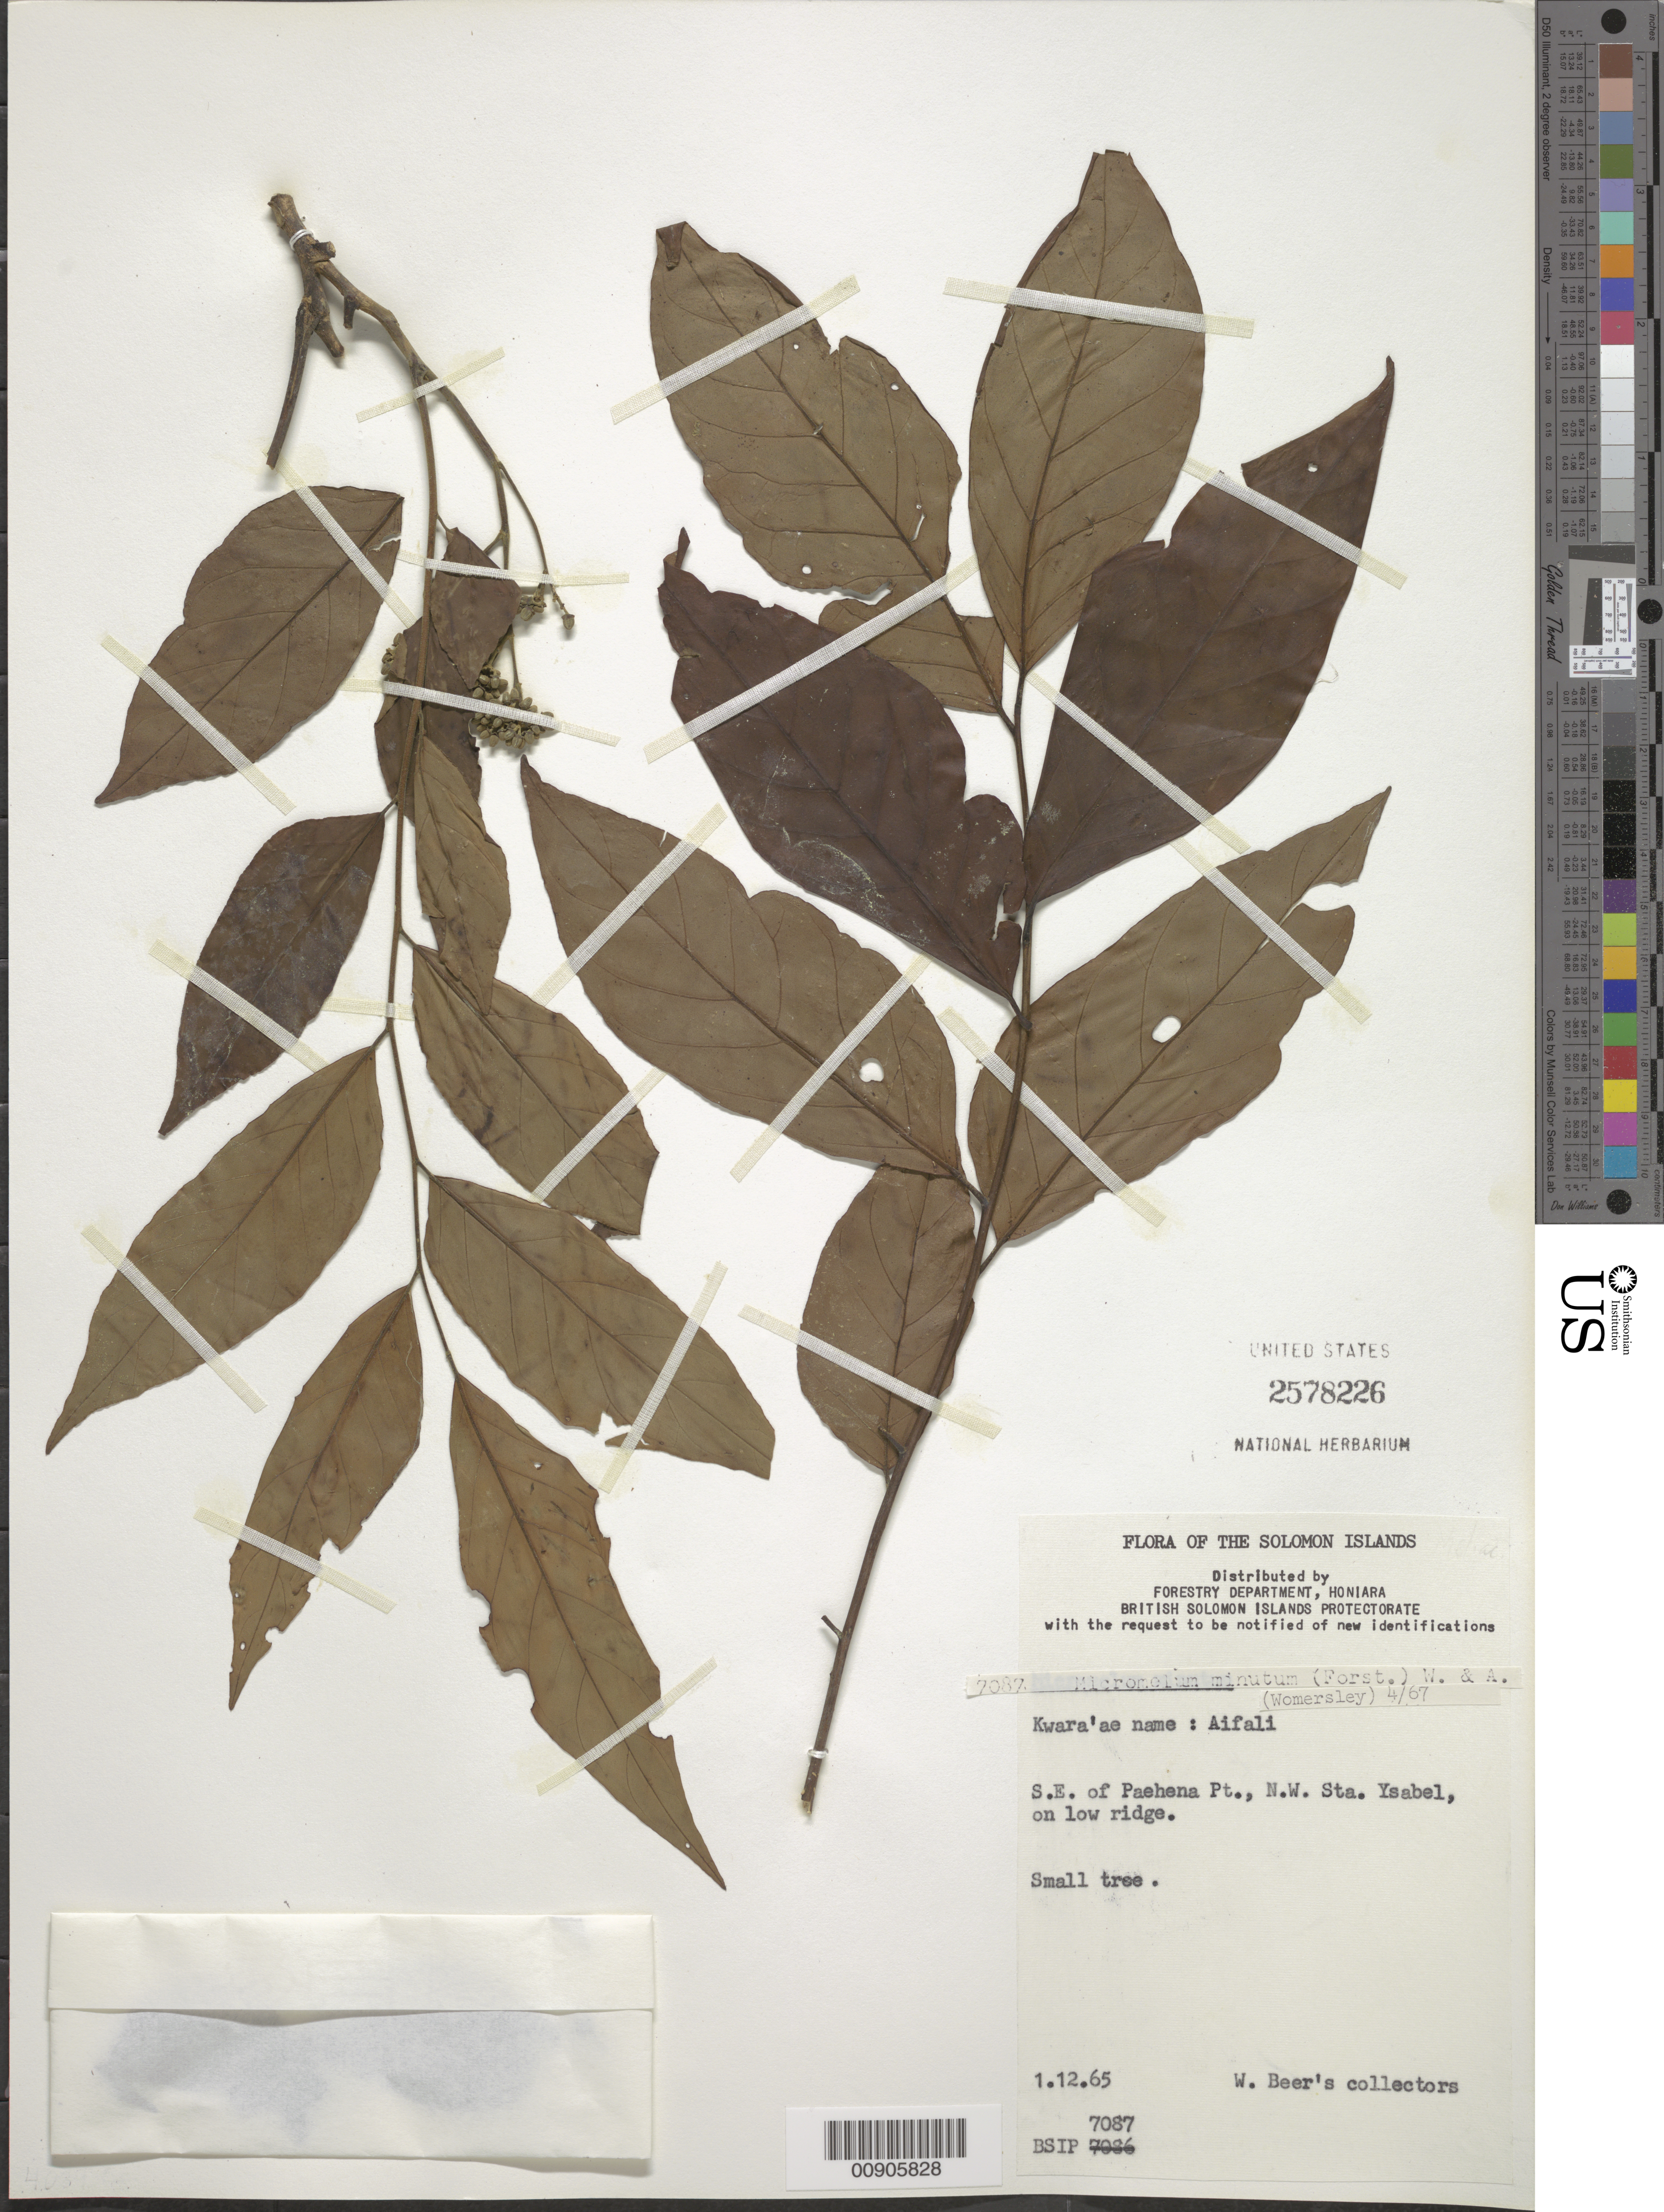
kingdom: Plantae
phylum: Tracheophyta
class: Magnoliopsida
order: Sapindales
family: Rutaceae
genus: Micromelum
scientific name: Micromelum minutum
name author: (G. Forst.) Wight & Arn.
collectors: W. Beer's Collectors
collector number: BSIP 7087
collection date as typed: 12 Jan 1965 or 01 Dec 1965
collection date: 1965-01-12 or 1965-12-01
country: Solomon Islands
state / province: Isabel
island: Santa Isabel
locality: SE of Paehena Pt., NW Sta. Ysabel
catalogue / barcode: US 2578226